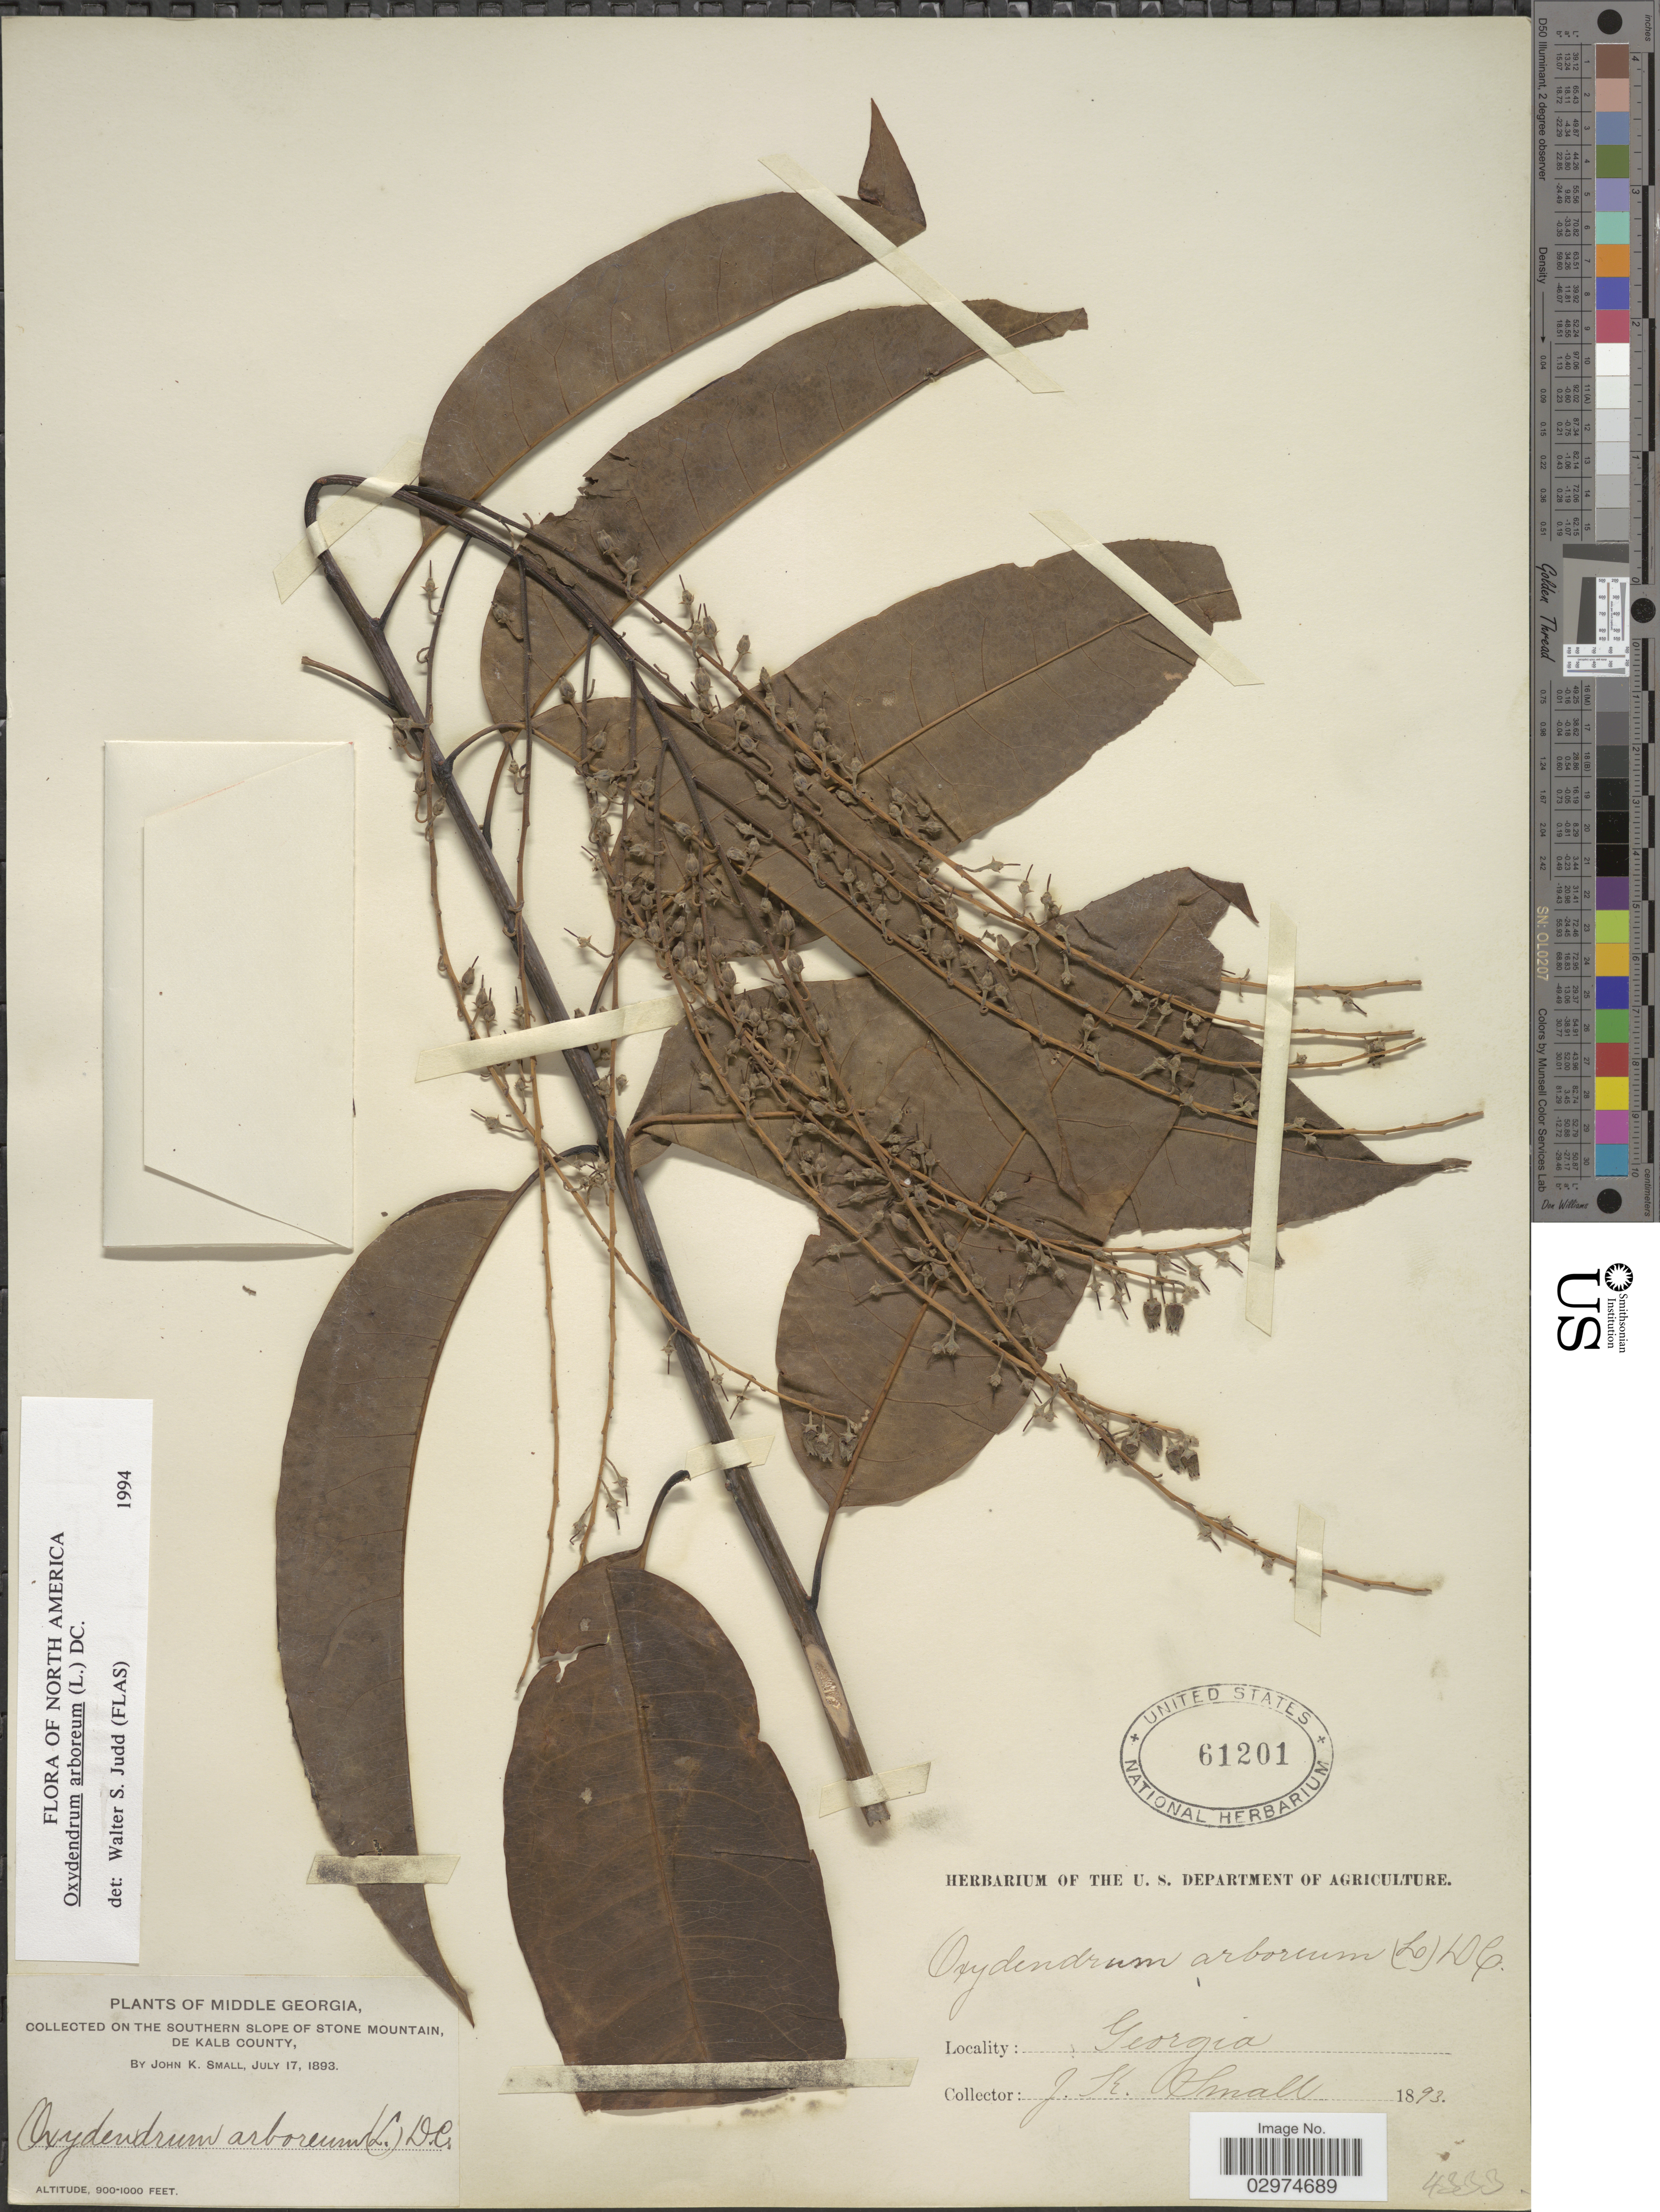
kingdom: Plantae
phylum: Tracheophyta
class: Magnoliopsida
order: Ericales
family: Ericaceae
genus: Oxydendrum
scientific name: Oxydendrum arboreum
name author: (L.) DC.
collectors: J. K. Small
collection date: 1893-07-17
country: United States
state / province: Georgia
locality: Middle Georgia, Southern Slope of Stone Mountain, De Kalb County.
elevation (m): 274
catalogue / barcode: US 61201